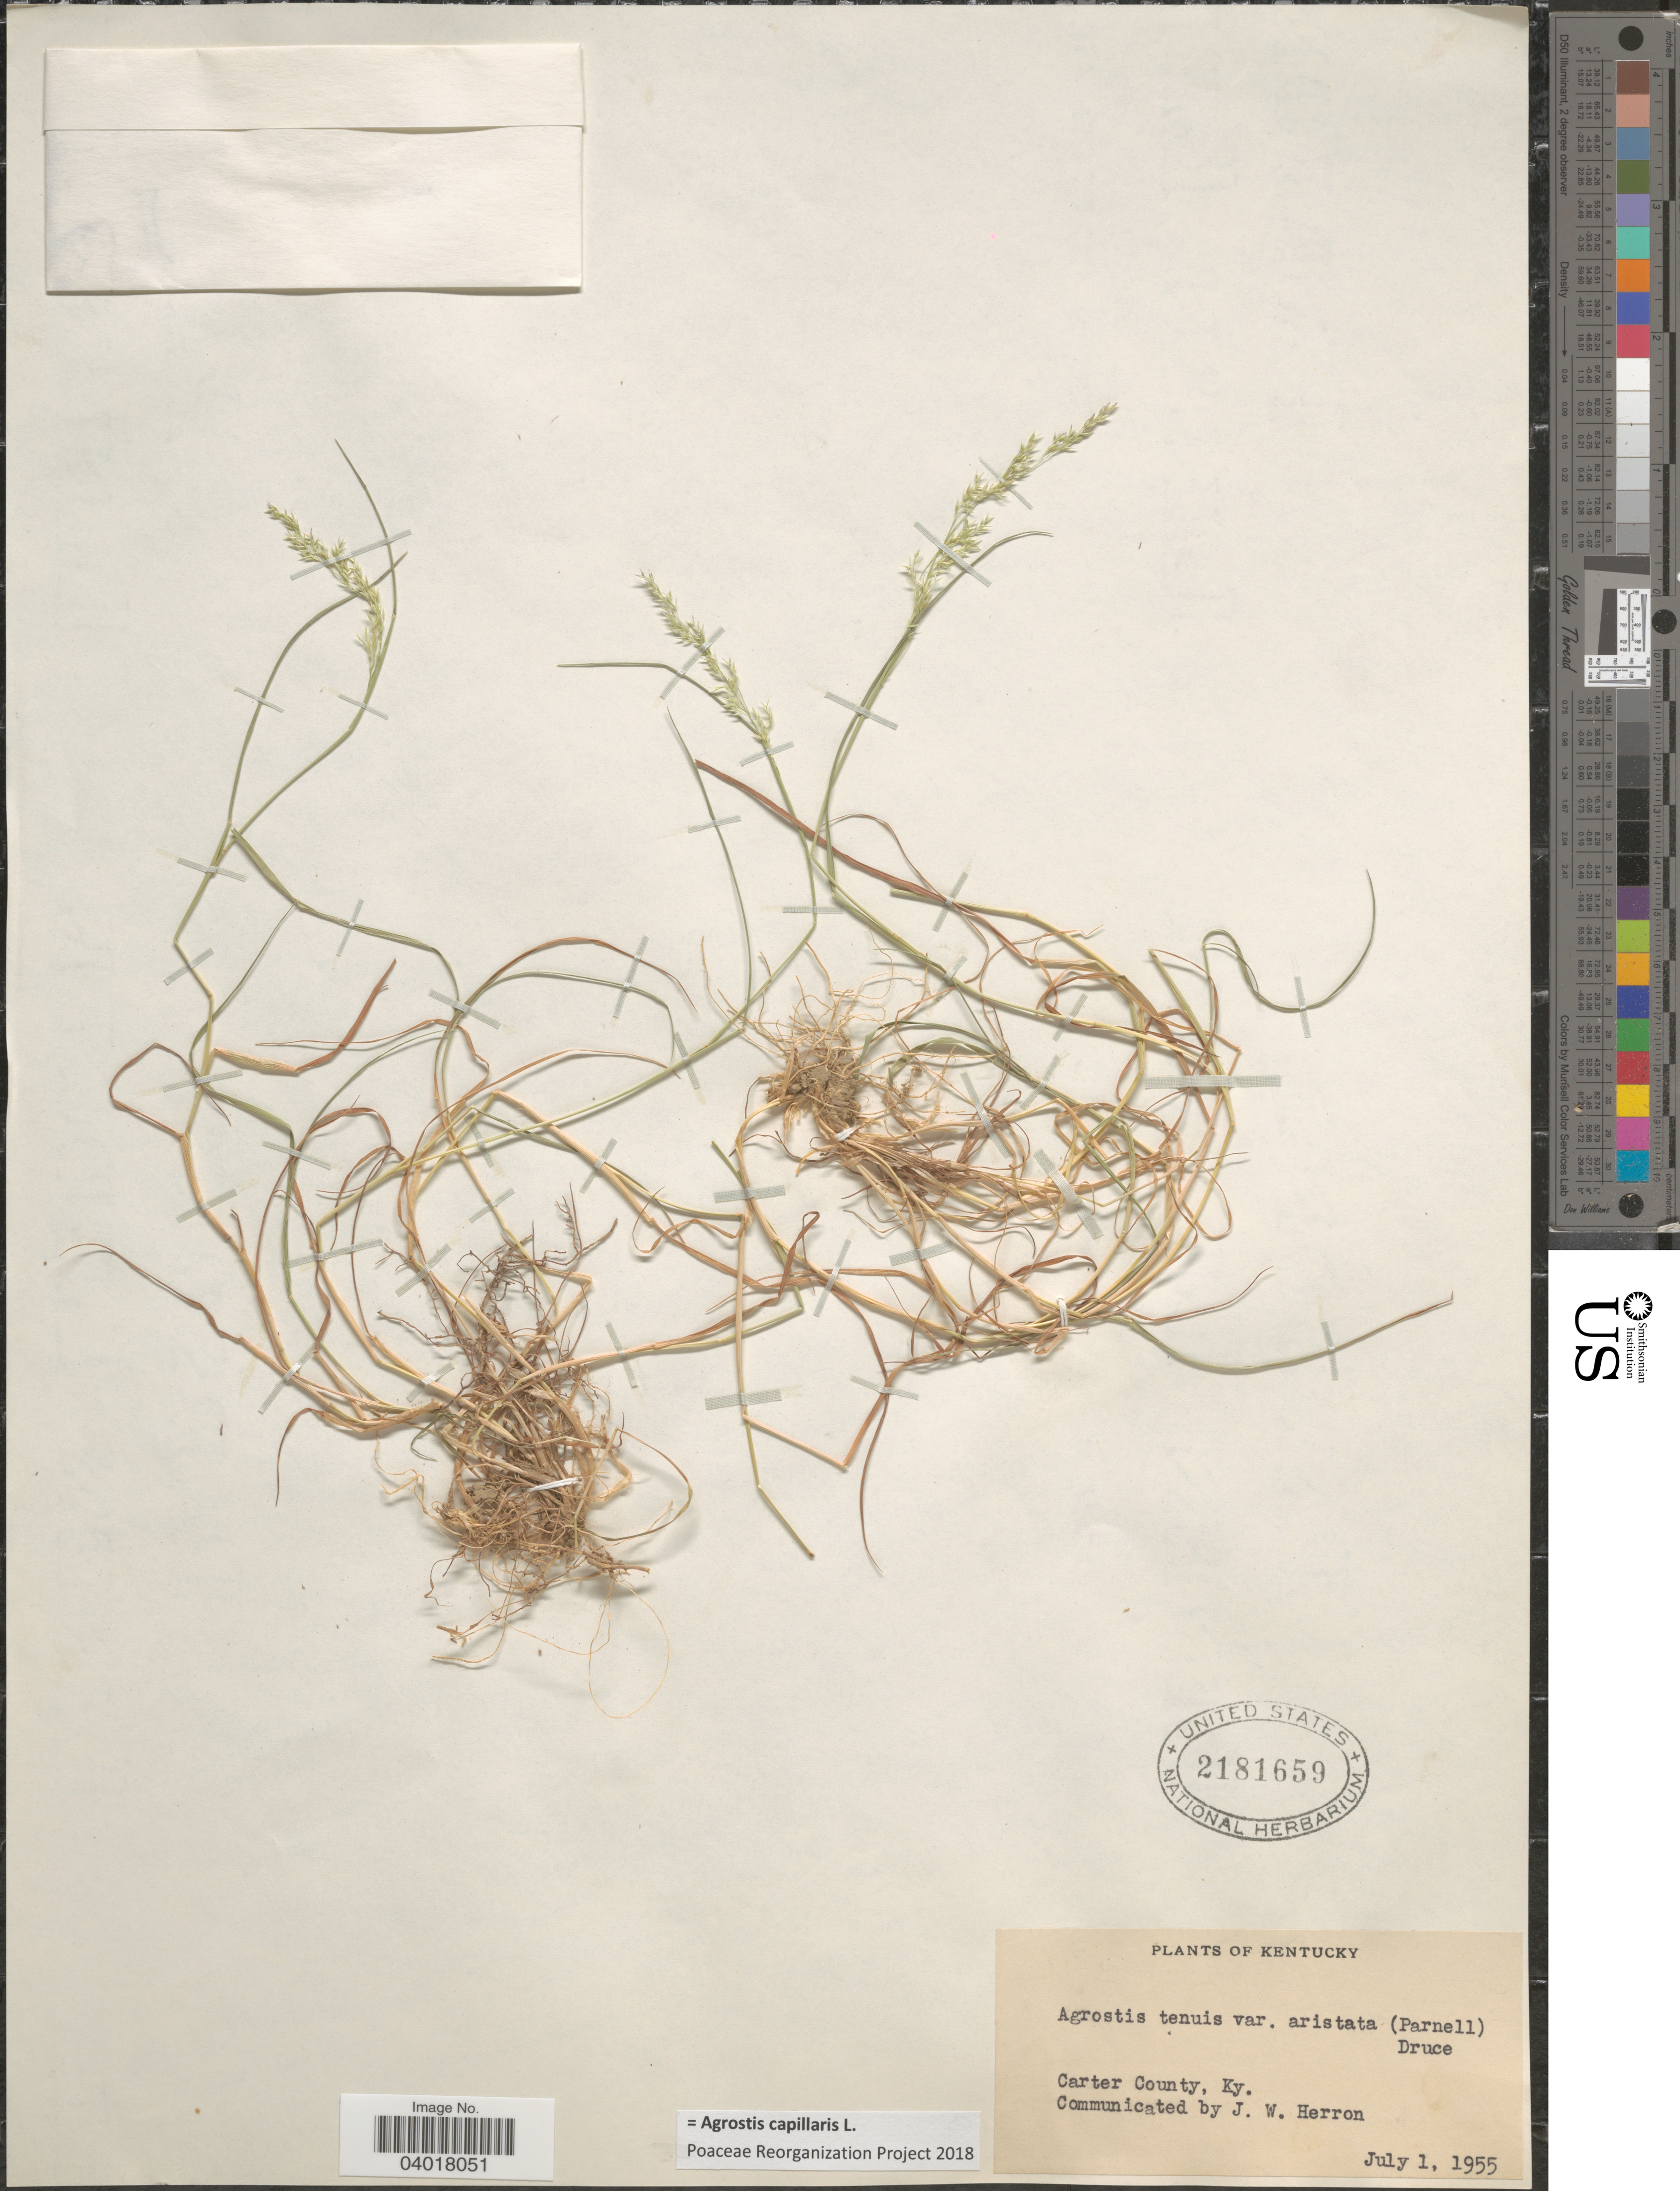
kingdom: Plantae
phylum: Tracheophyta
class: Liliopsida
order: Poales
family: Poaceae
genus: Agrostis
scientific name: Agrostis capillaris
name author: L.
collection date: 1955-07-01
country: United States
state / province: Kentucky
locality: Carter County.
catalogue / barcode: US 2181659